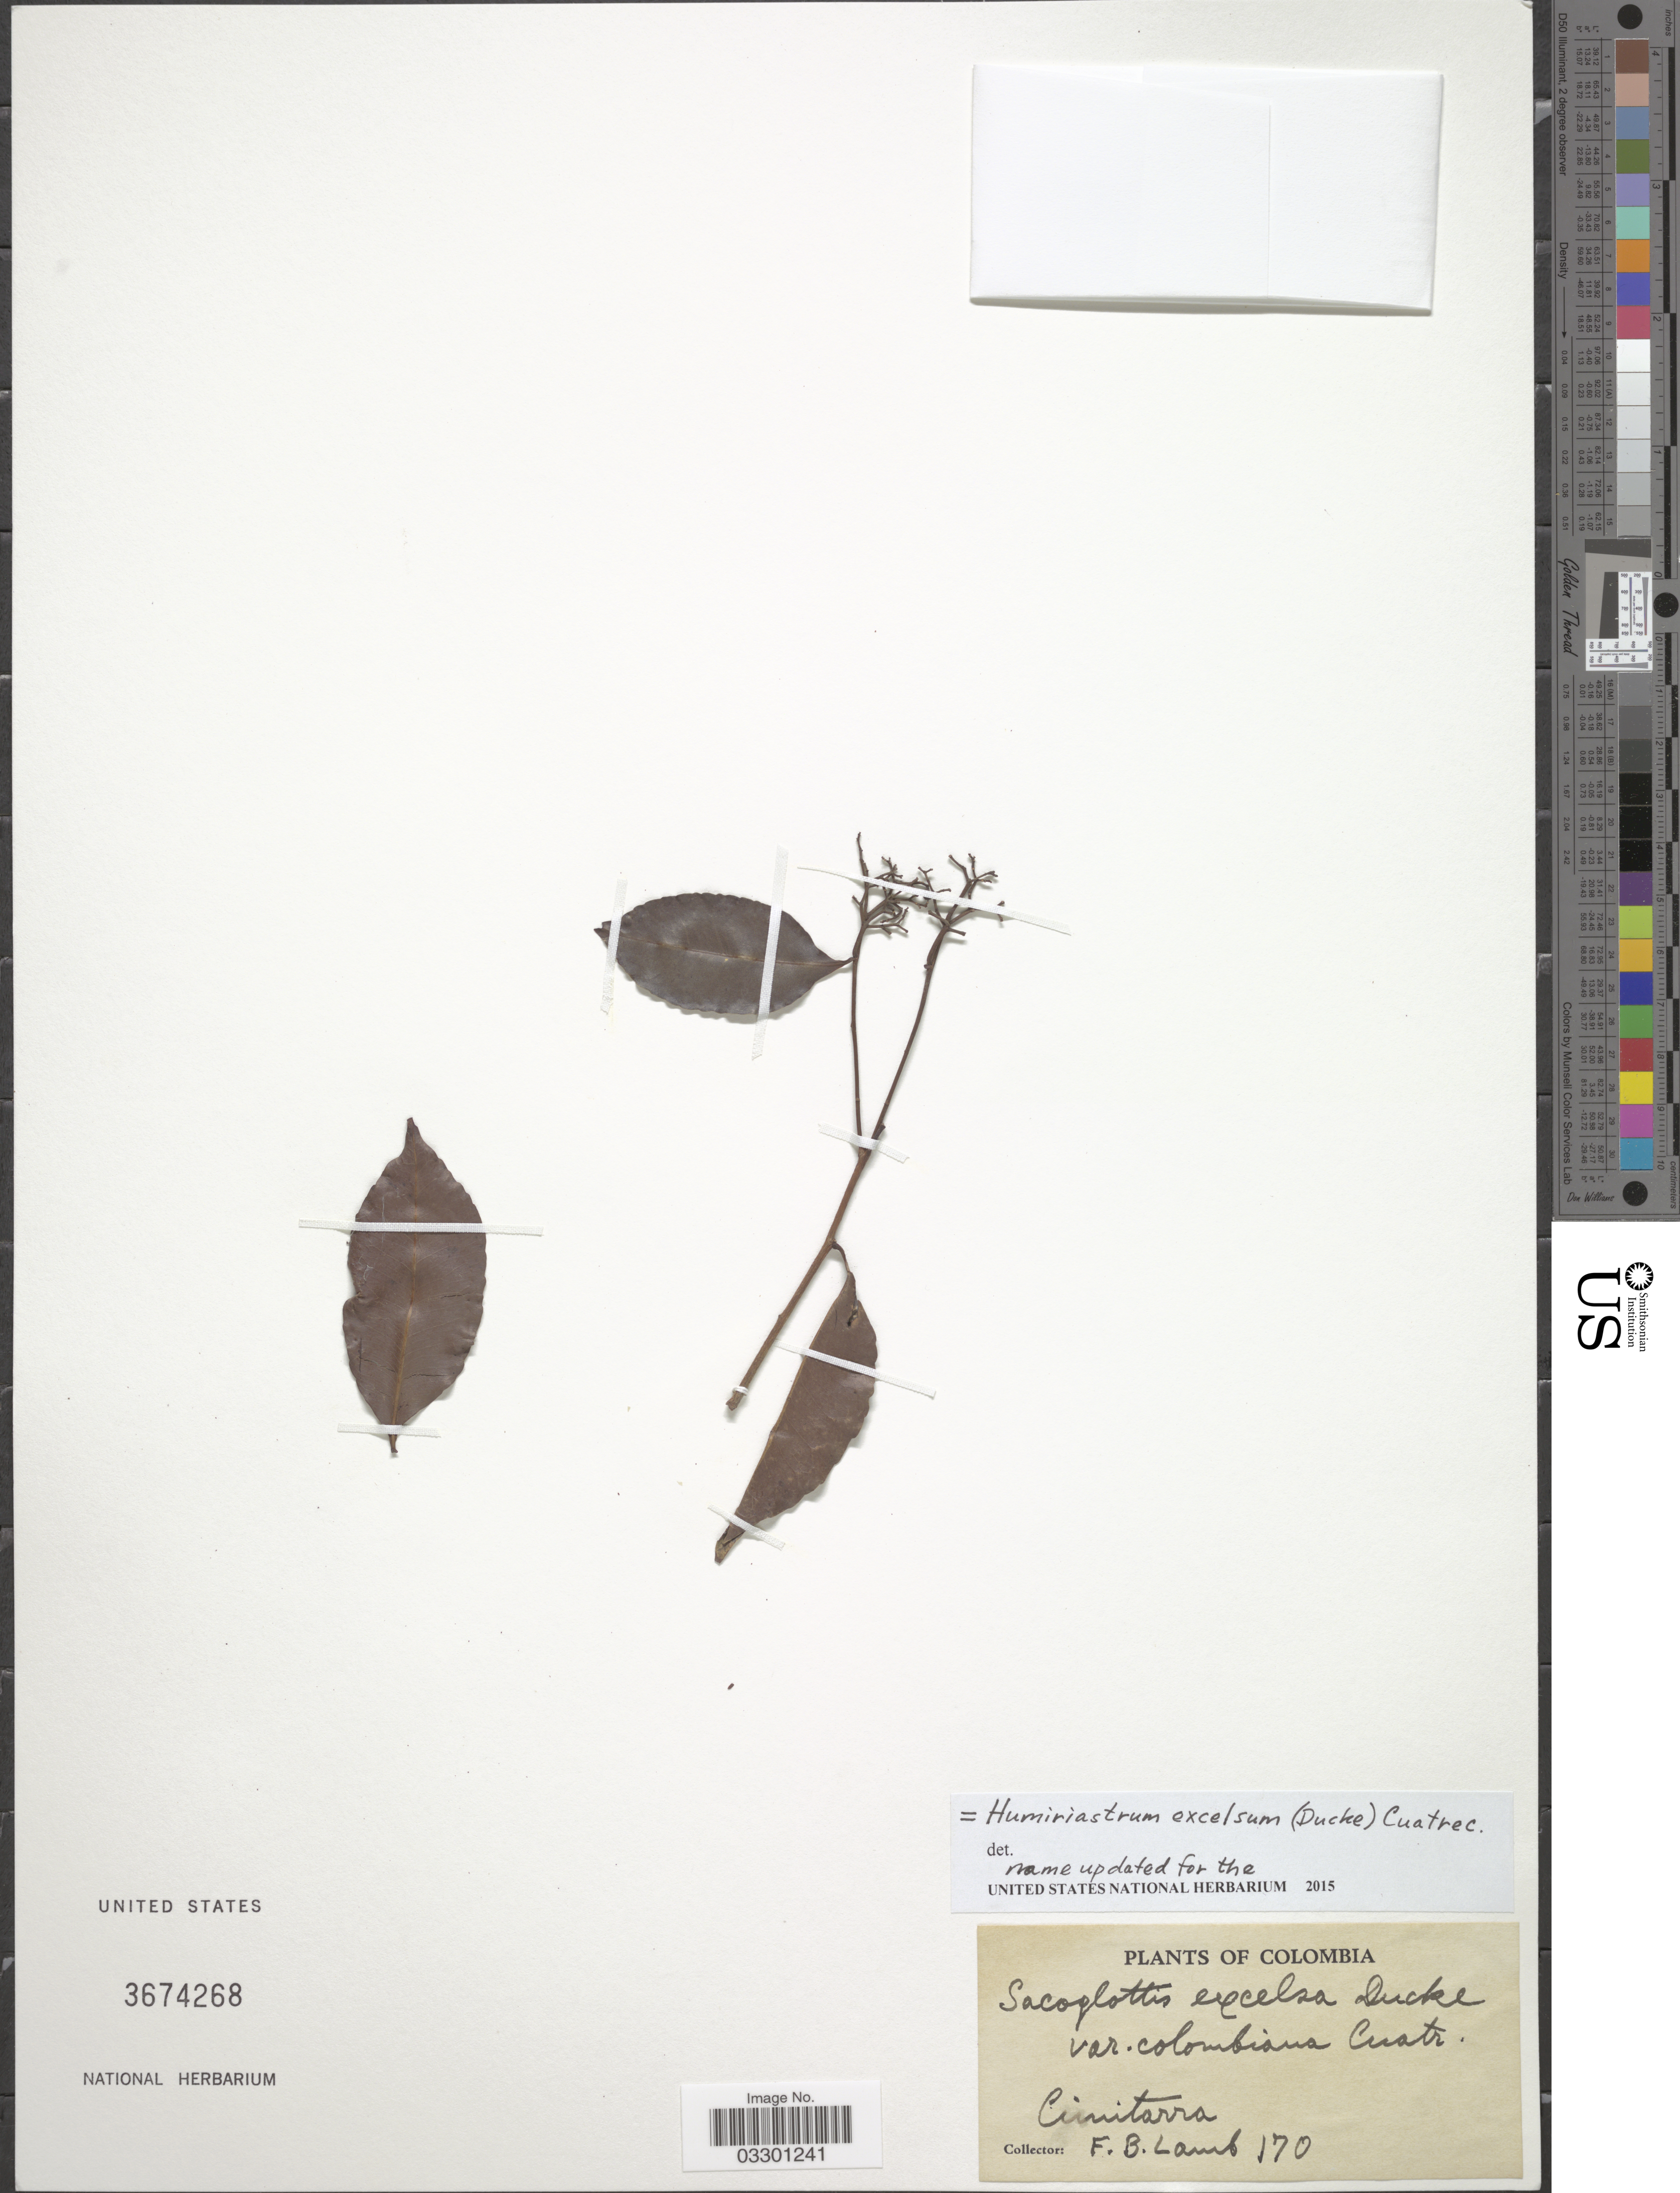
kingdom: Plantae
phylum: Tracheophyta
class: Magnoliopsida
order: Malpighiales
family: Humiriaceae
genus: Humiriastrum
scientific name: Humiriastrum excelsum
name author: (Ducke) Cuatrec.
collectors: F. B. Lamb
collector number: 170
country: Colombia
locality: Cimitarra.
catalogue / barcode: US 3674268